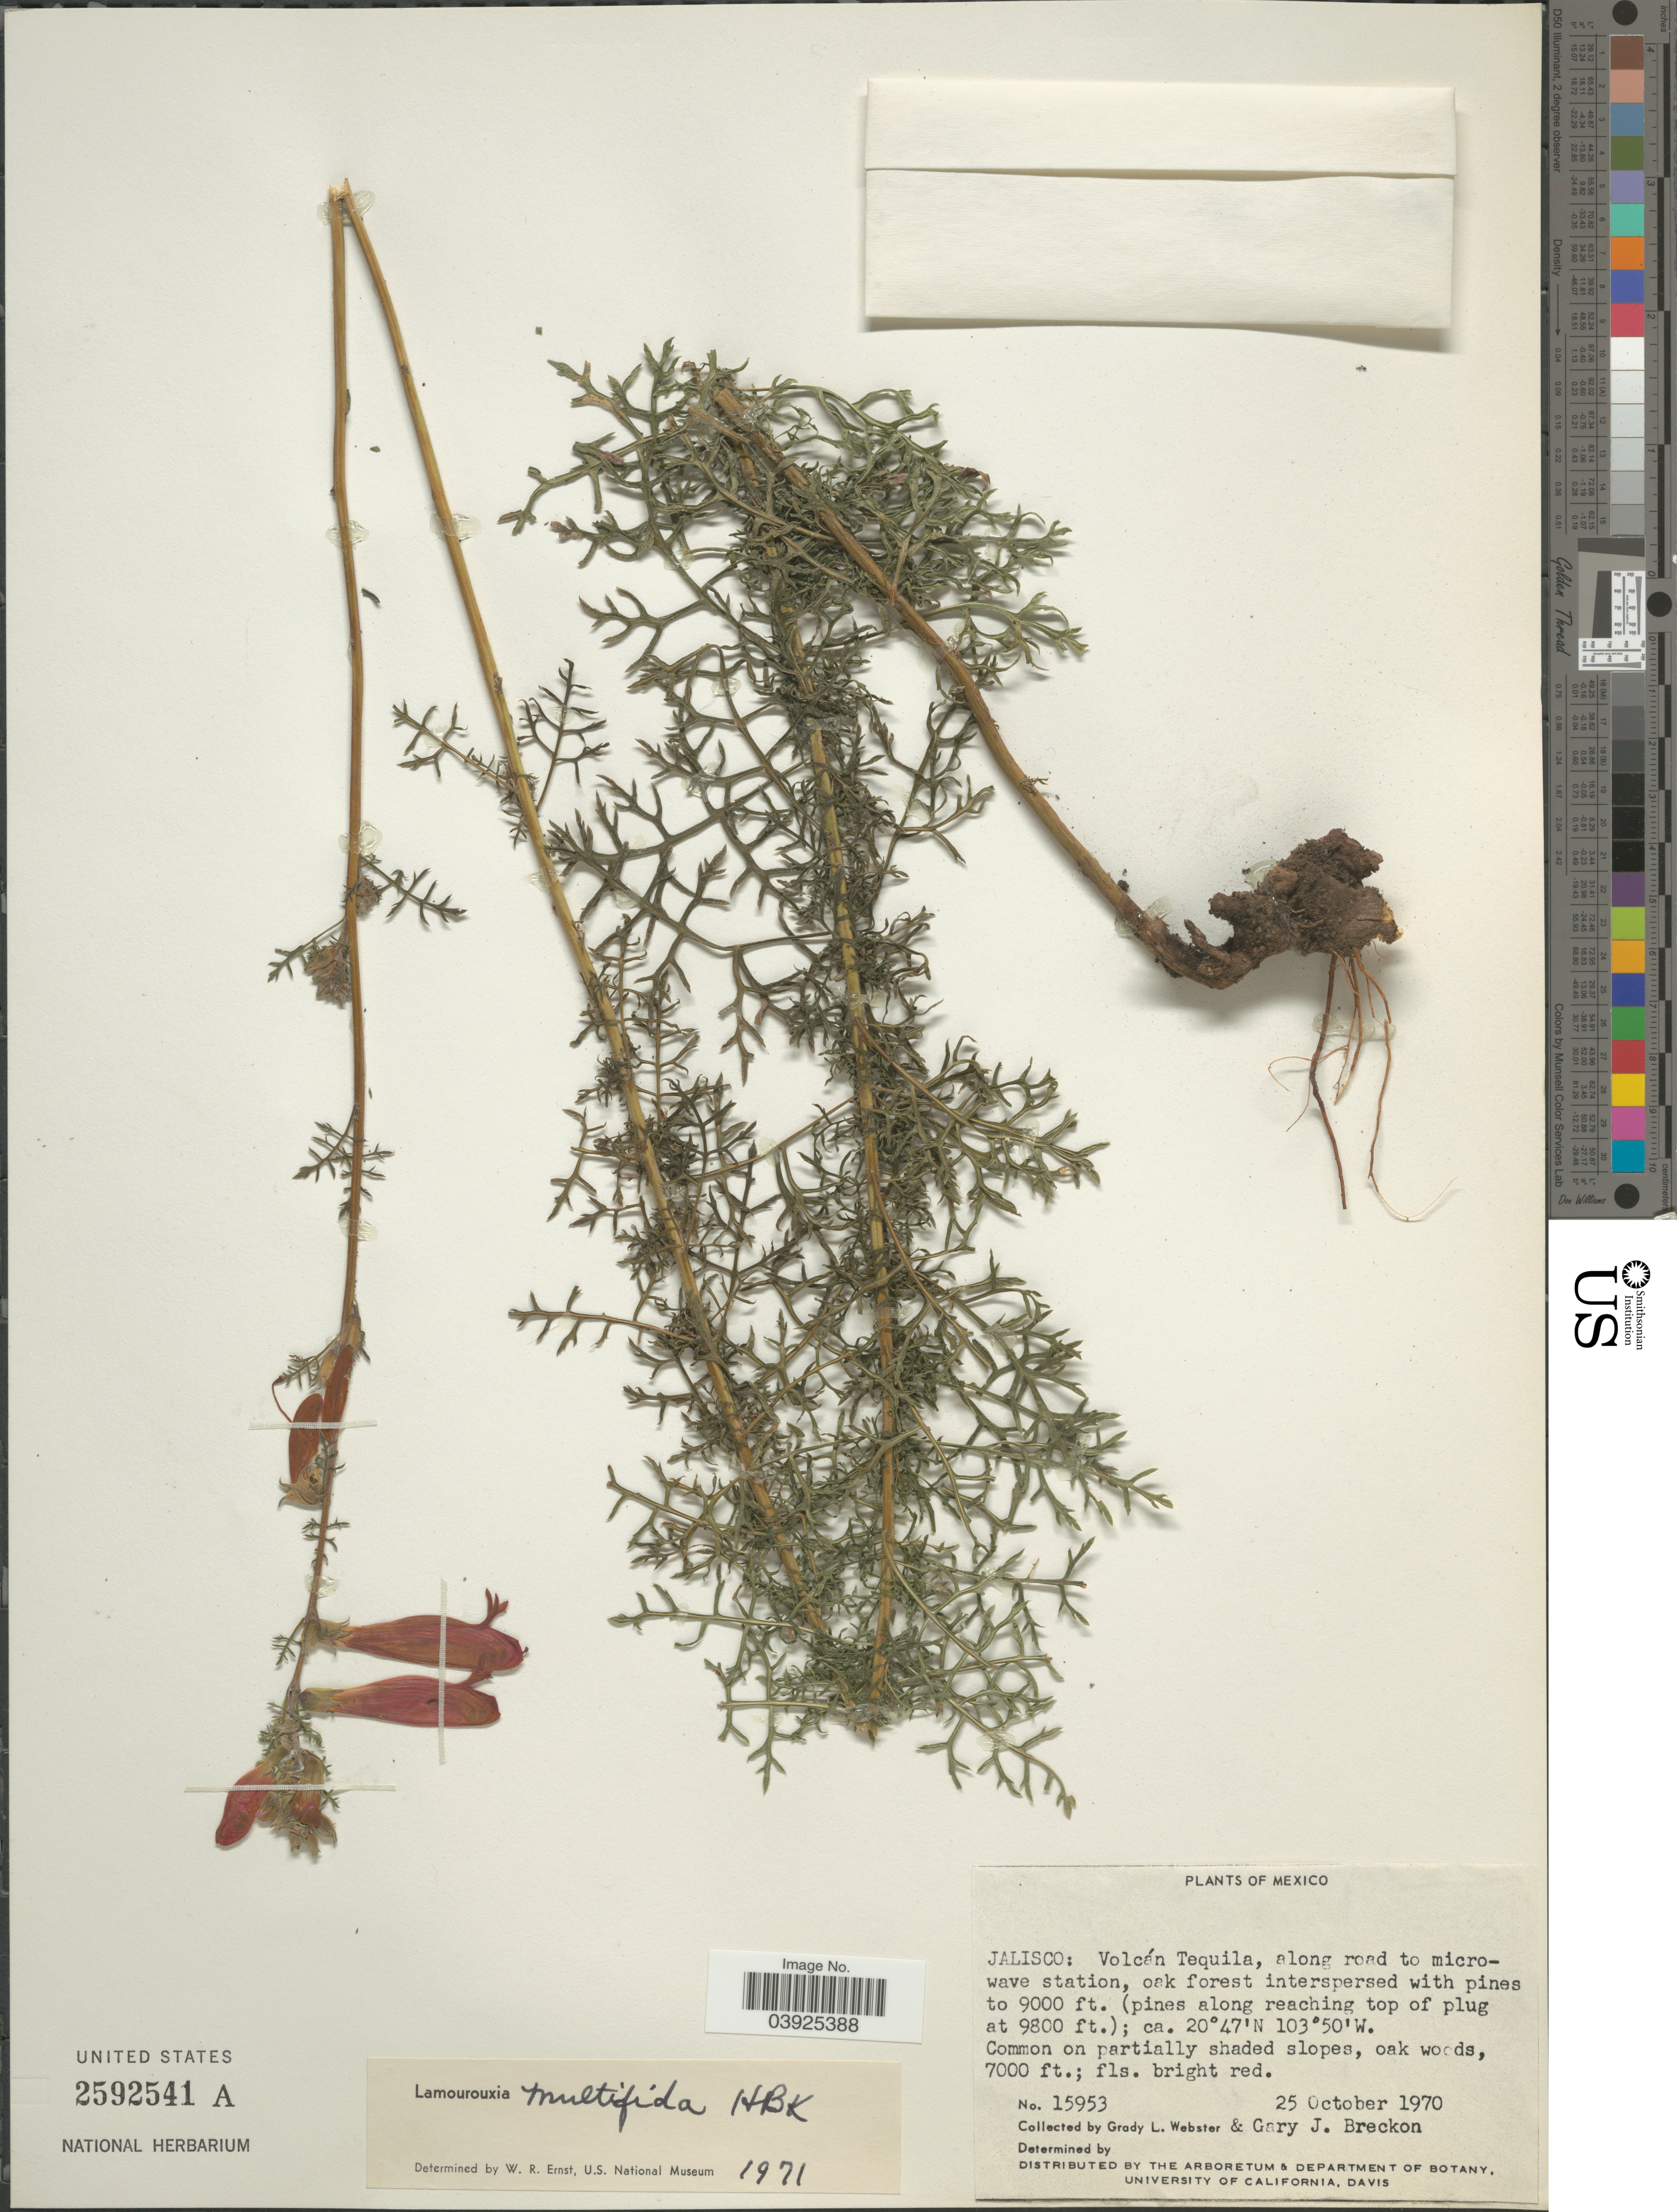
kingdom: Plantae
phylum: Tracheophyta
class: Magnoliopsida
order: Lamiales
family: Orobanchaceae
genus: Lamourouxia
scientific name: Lamourouxia multifida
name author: Kunth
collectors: G. L. Webster & G. J. Breckon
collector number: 15953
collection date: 1970-10-25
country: Mexico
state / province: Jalisco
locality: Volcán Tequila, along road to microwave station.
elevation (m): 2134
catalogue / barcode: US 2592541A